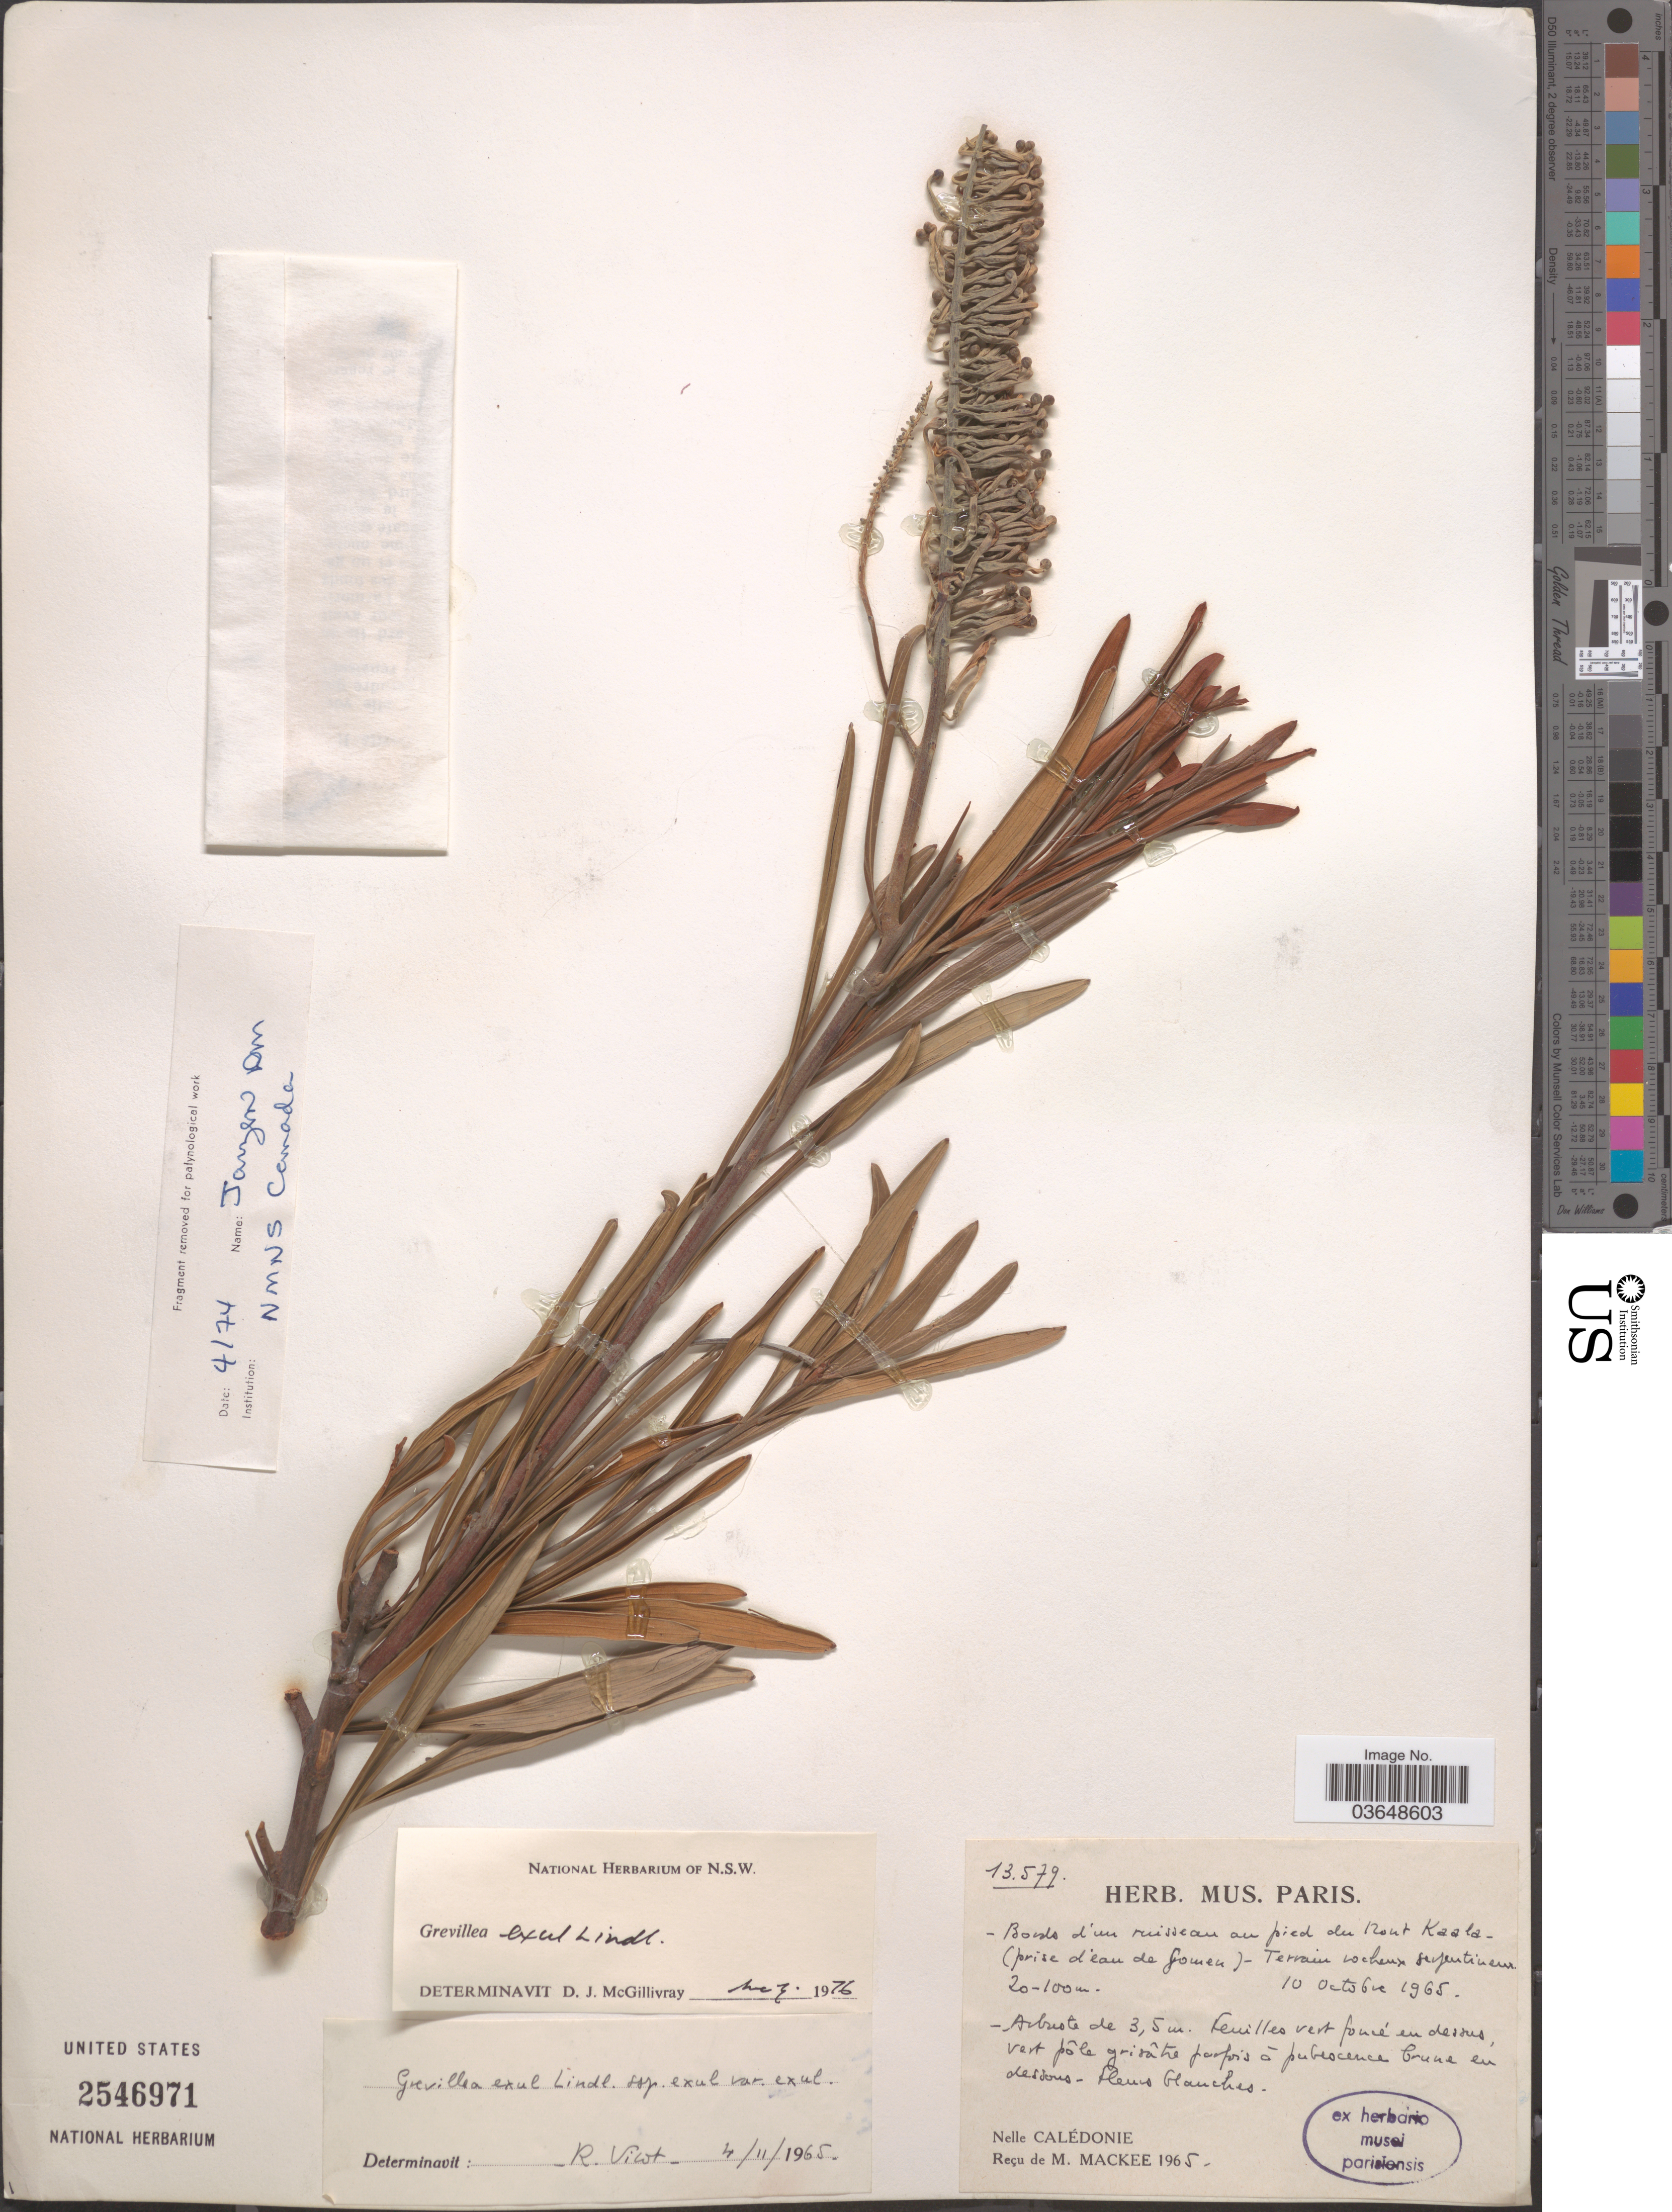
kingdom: Plantae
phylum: Tracheophyta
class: Magnoliopsida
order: Proteales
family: Proteaceae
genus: Grevillea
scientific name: Grevillea exul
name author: Lindl.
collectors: M. Mackee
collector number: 13579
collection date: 1965-10-10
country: New Caledonia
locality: Bords d'un ruisseau au pied du Mont Kaala - (prise d'eau de Gomen). [interpreted] Nelle Calédonie.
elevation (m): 20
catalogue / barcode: US 2546971